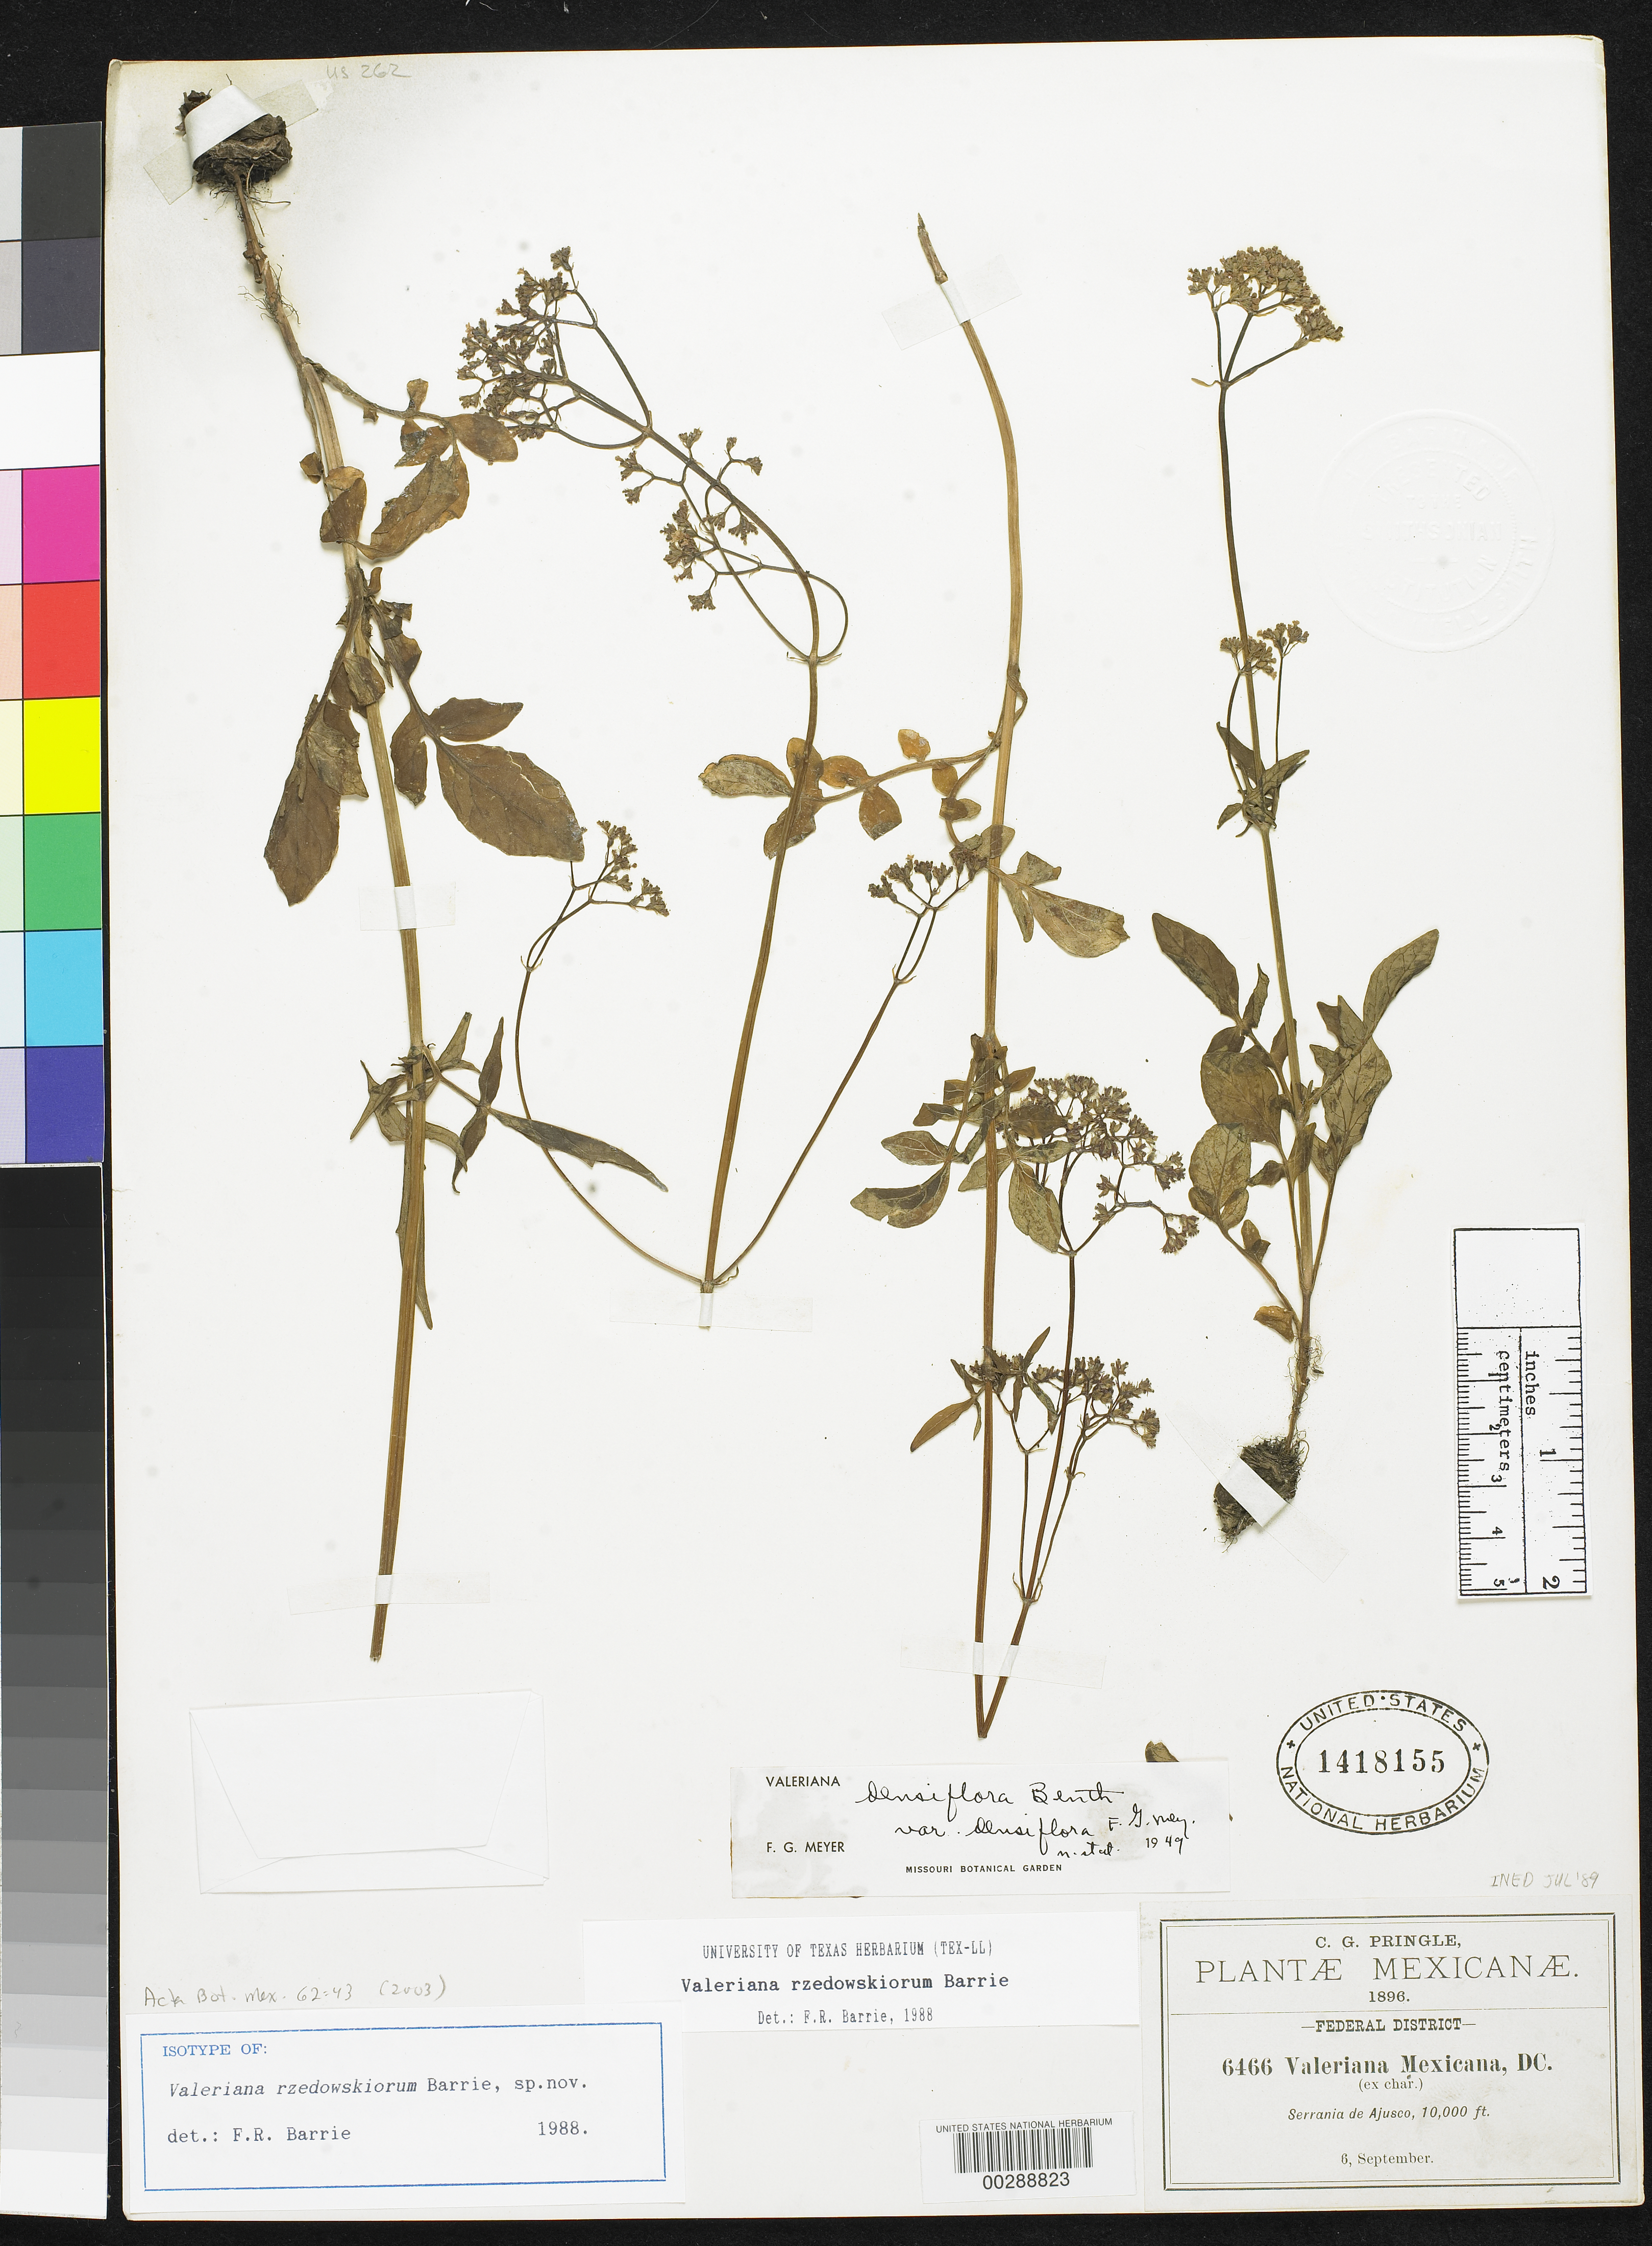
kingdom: Plantae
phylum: Tracheophyta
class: Magnoliopsida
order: Dipsacales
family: Caprifoliaceae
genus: Valeriana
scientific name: Valeriana rzedowskiorum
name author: Barrie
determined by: Barrie, F. R.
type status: Isotype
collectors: C. G. Pringle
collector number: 6466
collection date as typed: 06 Sep 1896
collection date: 1896-09-06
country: Mexico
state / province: Distrito Federal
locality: Federal District, Sierrania de Ajusco.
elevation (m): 3048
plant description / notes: Holotype at MEXU.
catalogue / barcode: US 1418155